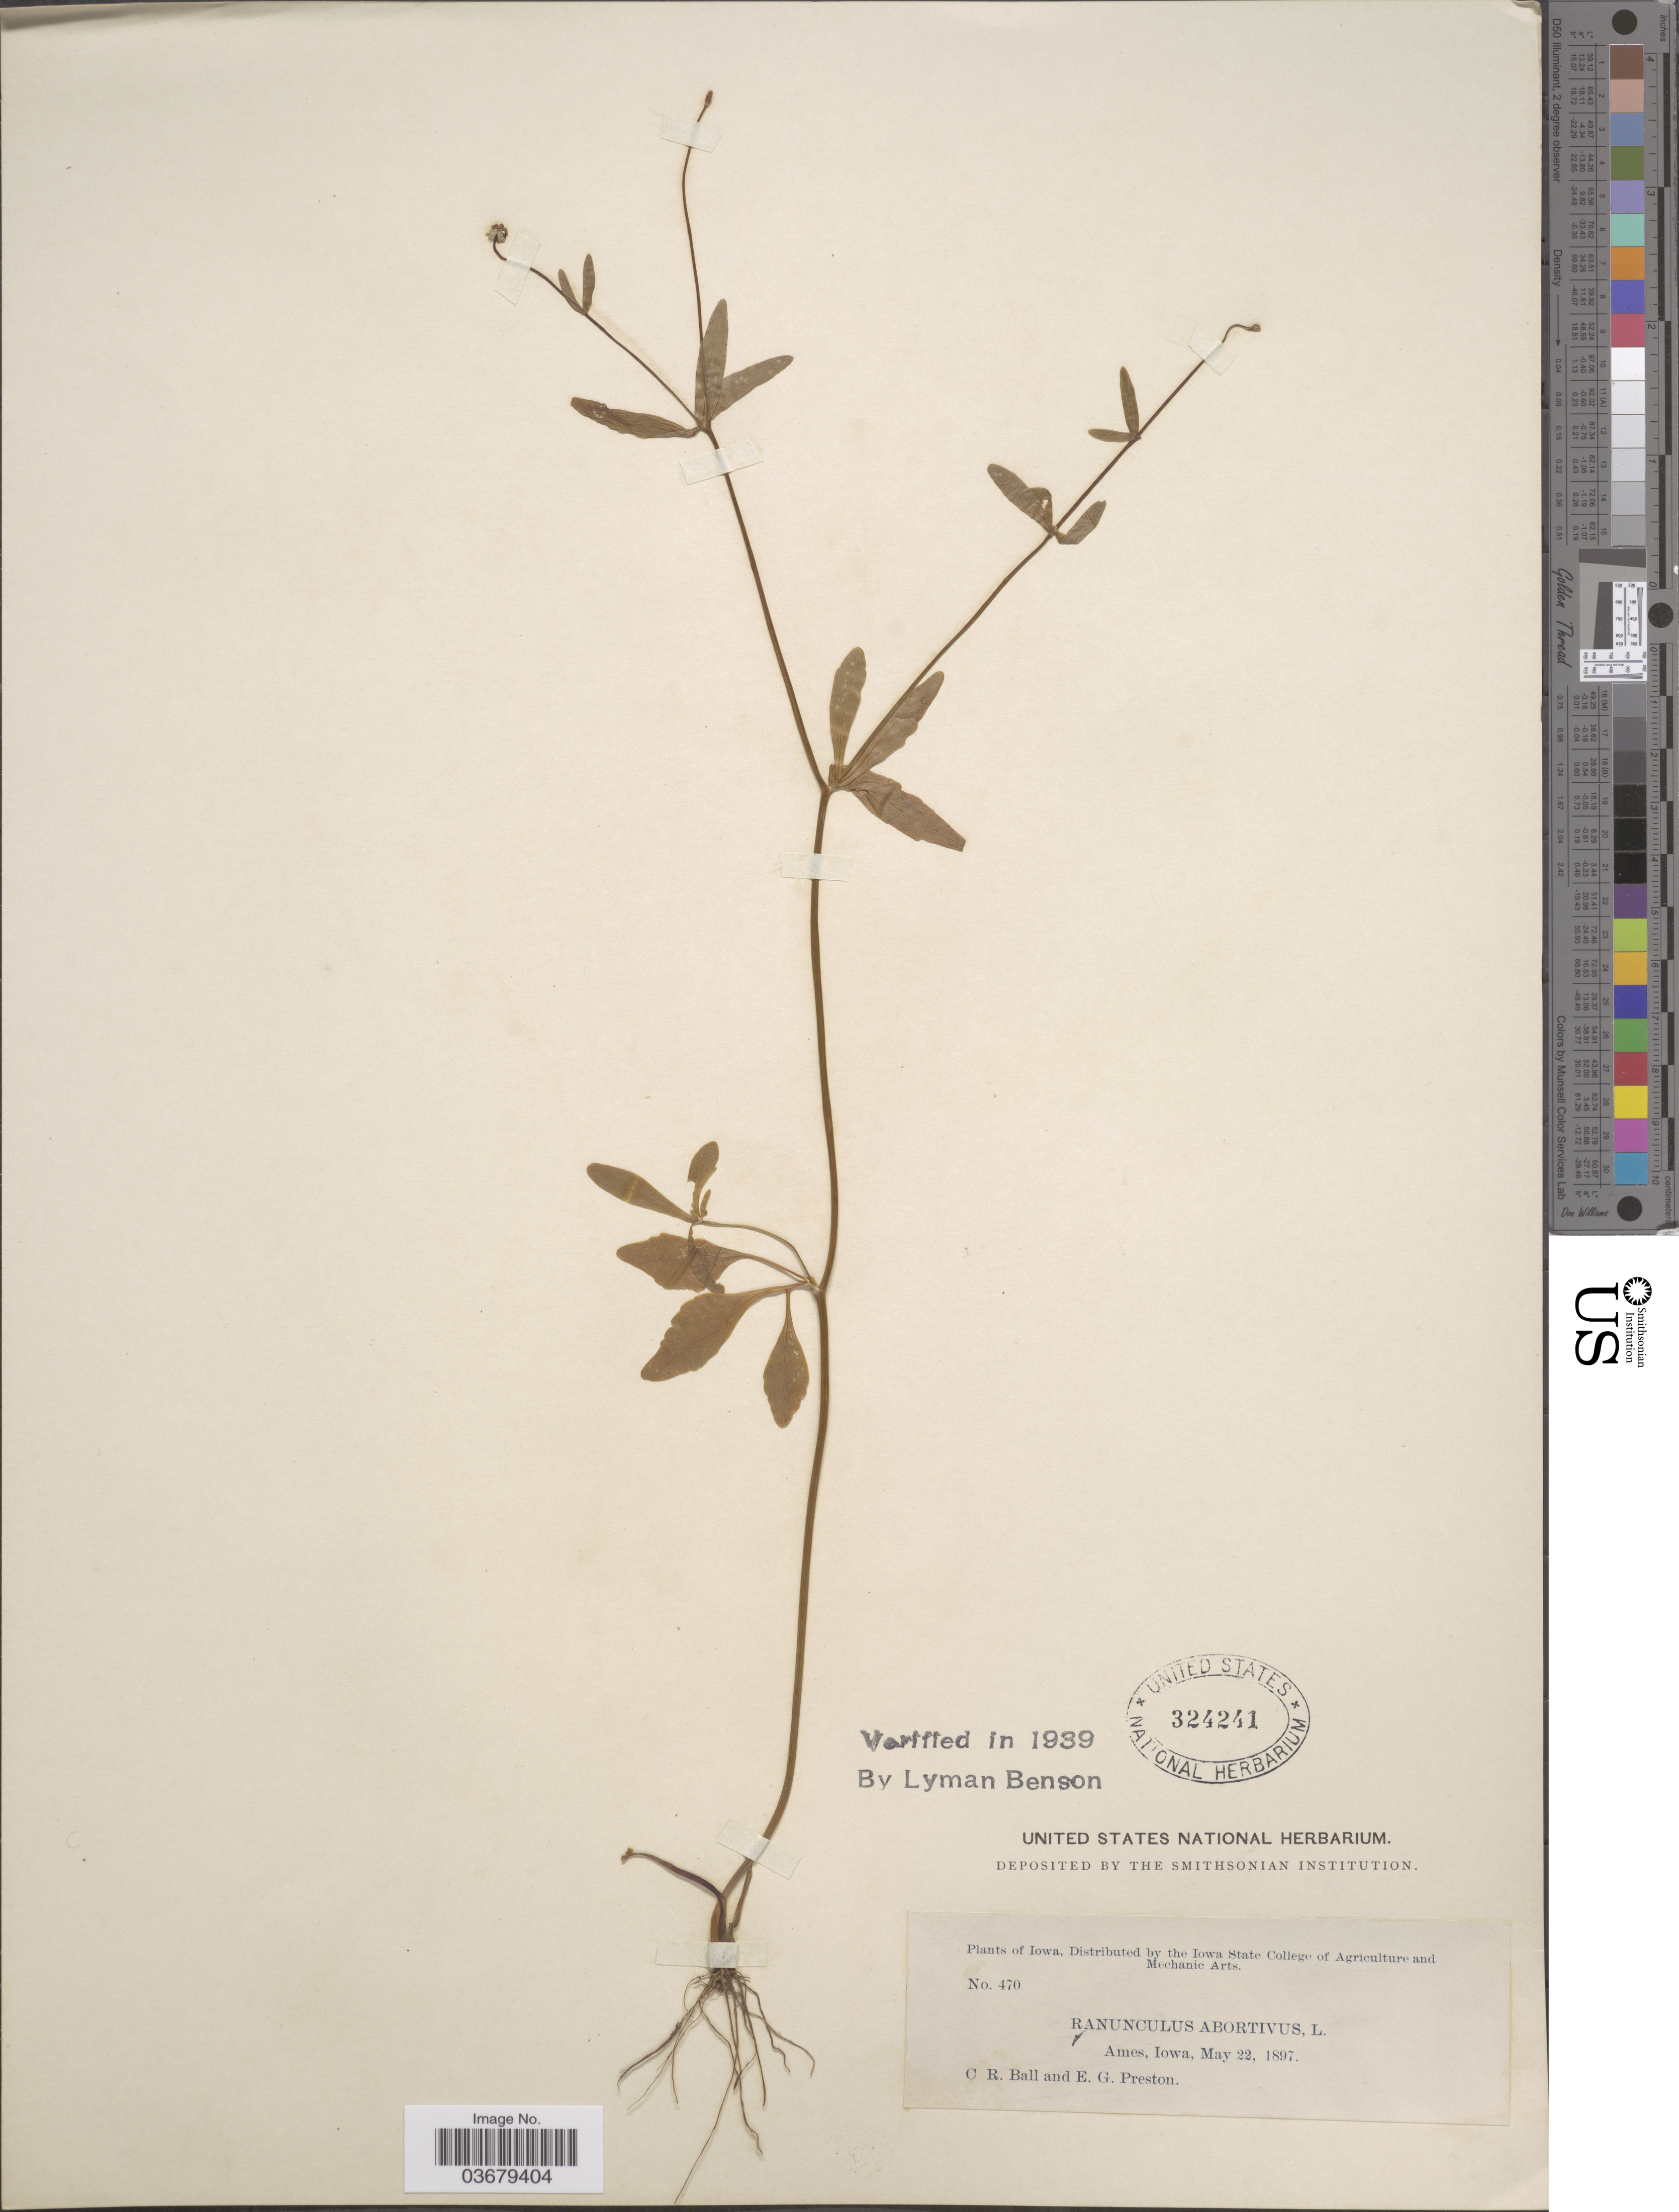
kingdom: Plantae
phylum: Tracheophyta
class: Magnoliopsida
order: Ranunculales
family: Ranunculaceae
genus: Ranunculus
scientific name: Ranunculus abortivus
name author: L.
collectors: C. R. Ball & E. Preston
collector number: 470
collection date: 1897-05-22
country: United States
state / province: Iowa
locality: Ames.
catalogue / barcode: US 324241